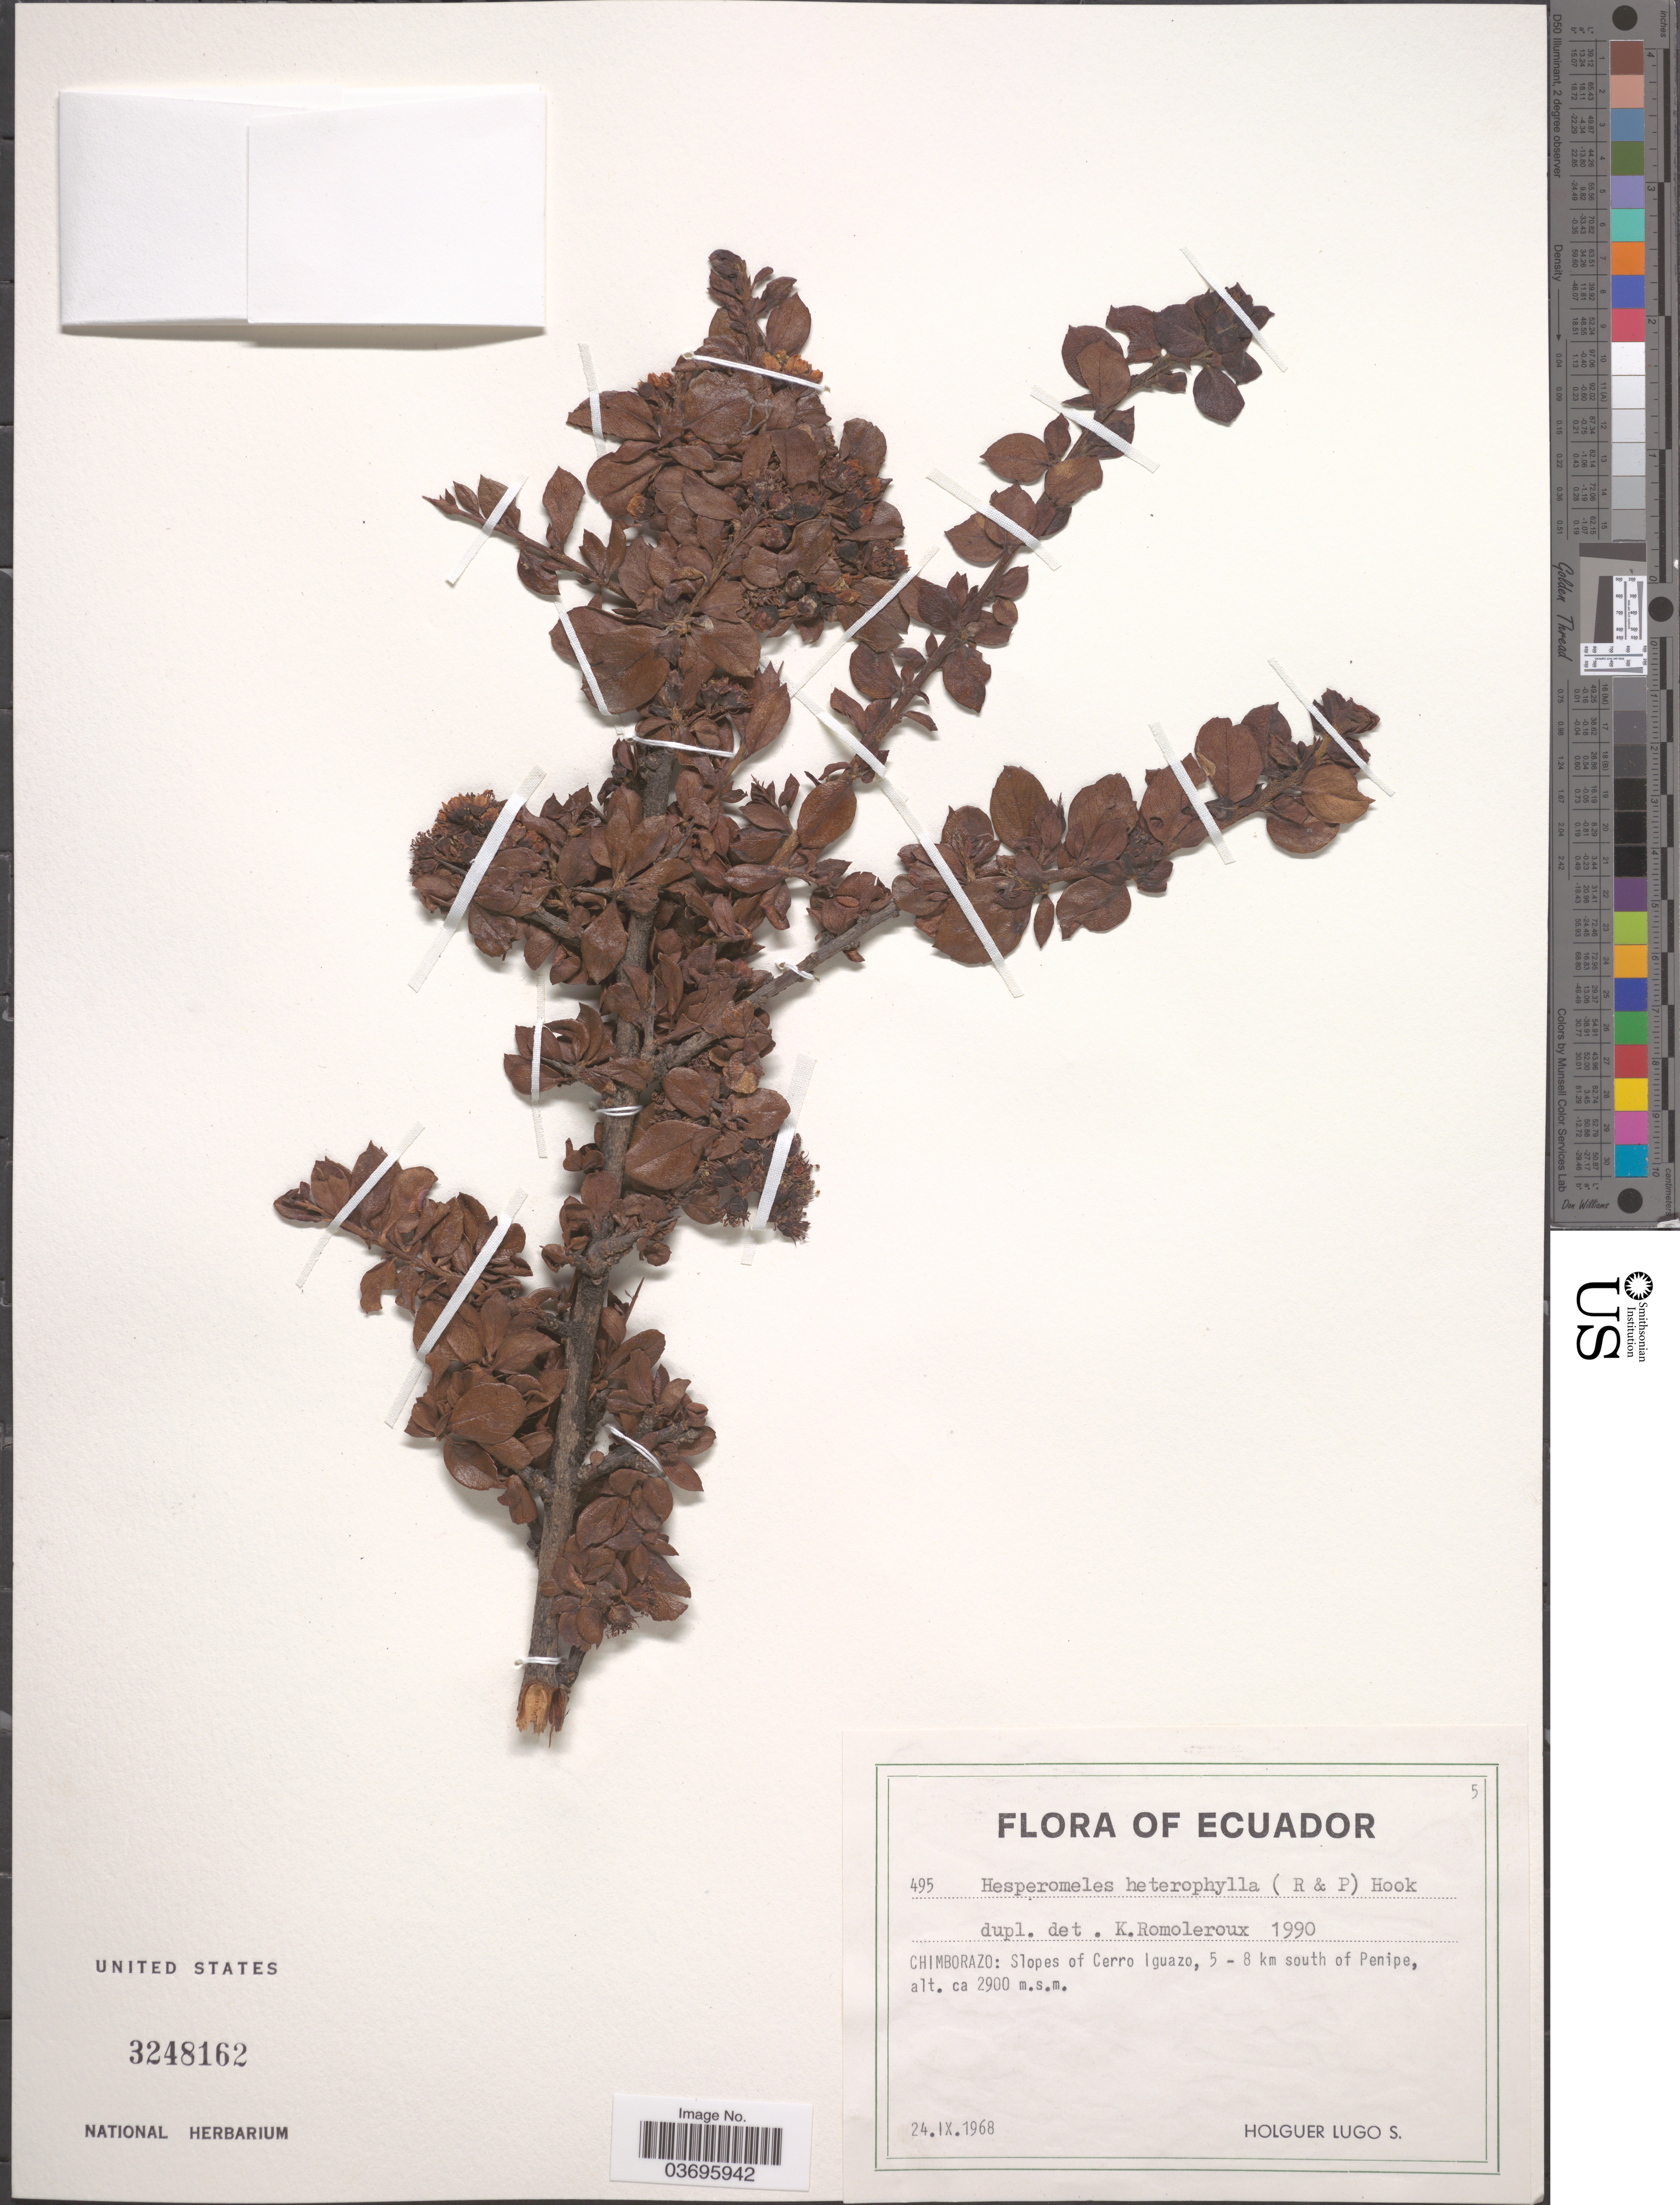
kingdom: Plantae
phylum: Tracheophyta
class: Magnoliopsida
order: Rosales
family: Rosaceae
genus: Hesperomeles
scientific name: Hesperomeles heterophylla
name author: (Ruiz & Pav.) Hook.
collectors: H. Lugo S.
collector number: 495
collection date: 1968-09-24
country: Ecuador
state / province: Chimborazo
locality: Slopes of Cerro Iguazo, 5 - 8 km south of Penipe.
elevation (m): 2900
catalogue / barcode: US 3248162